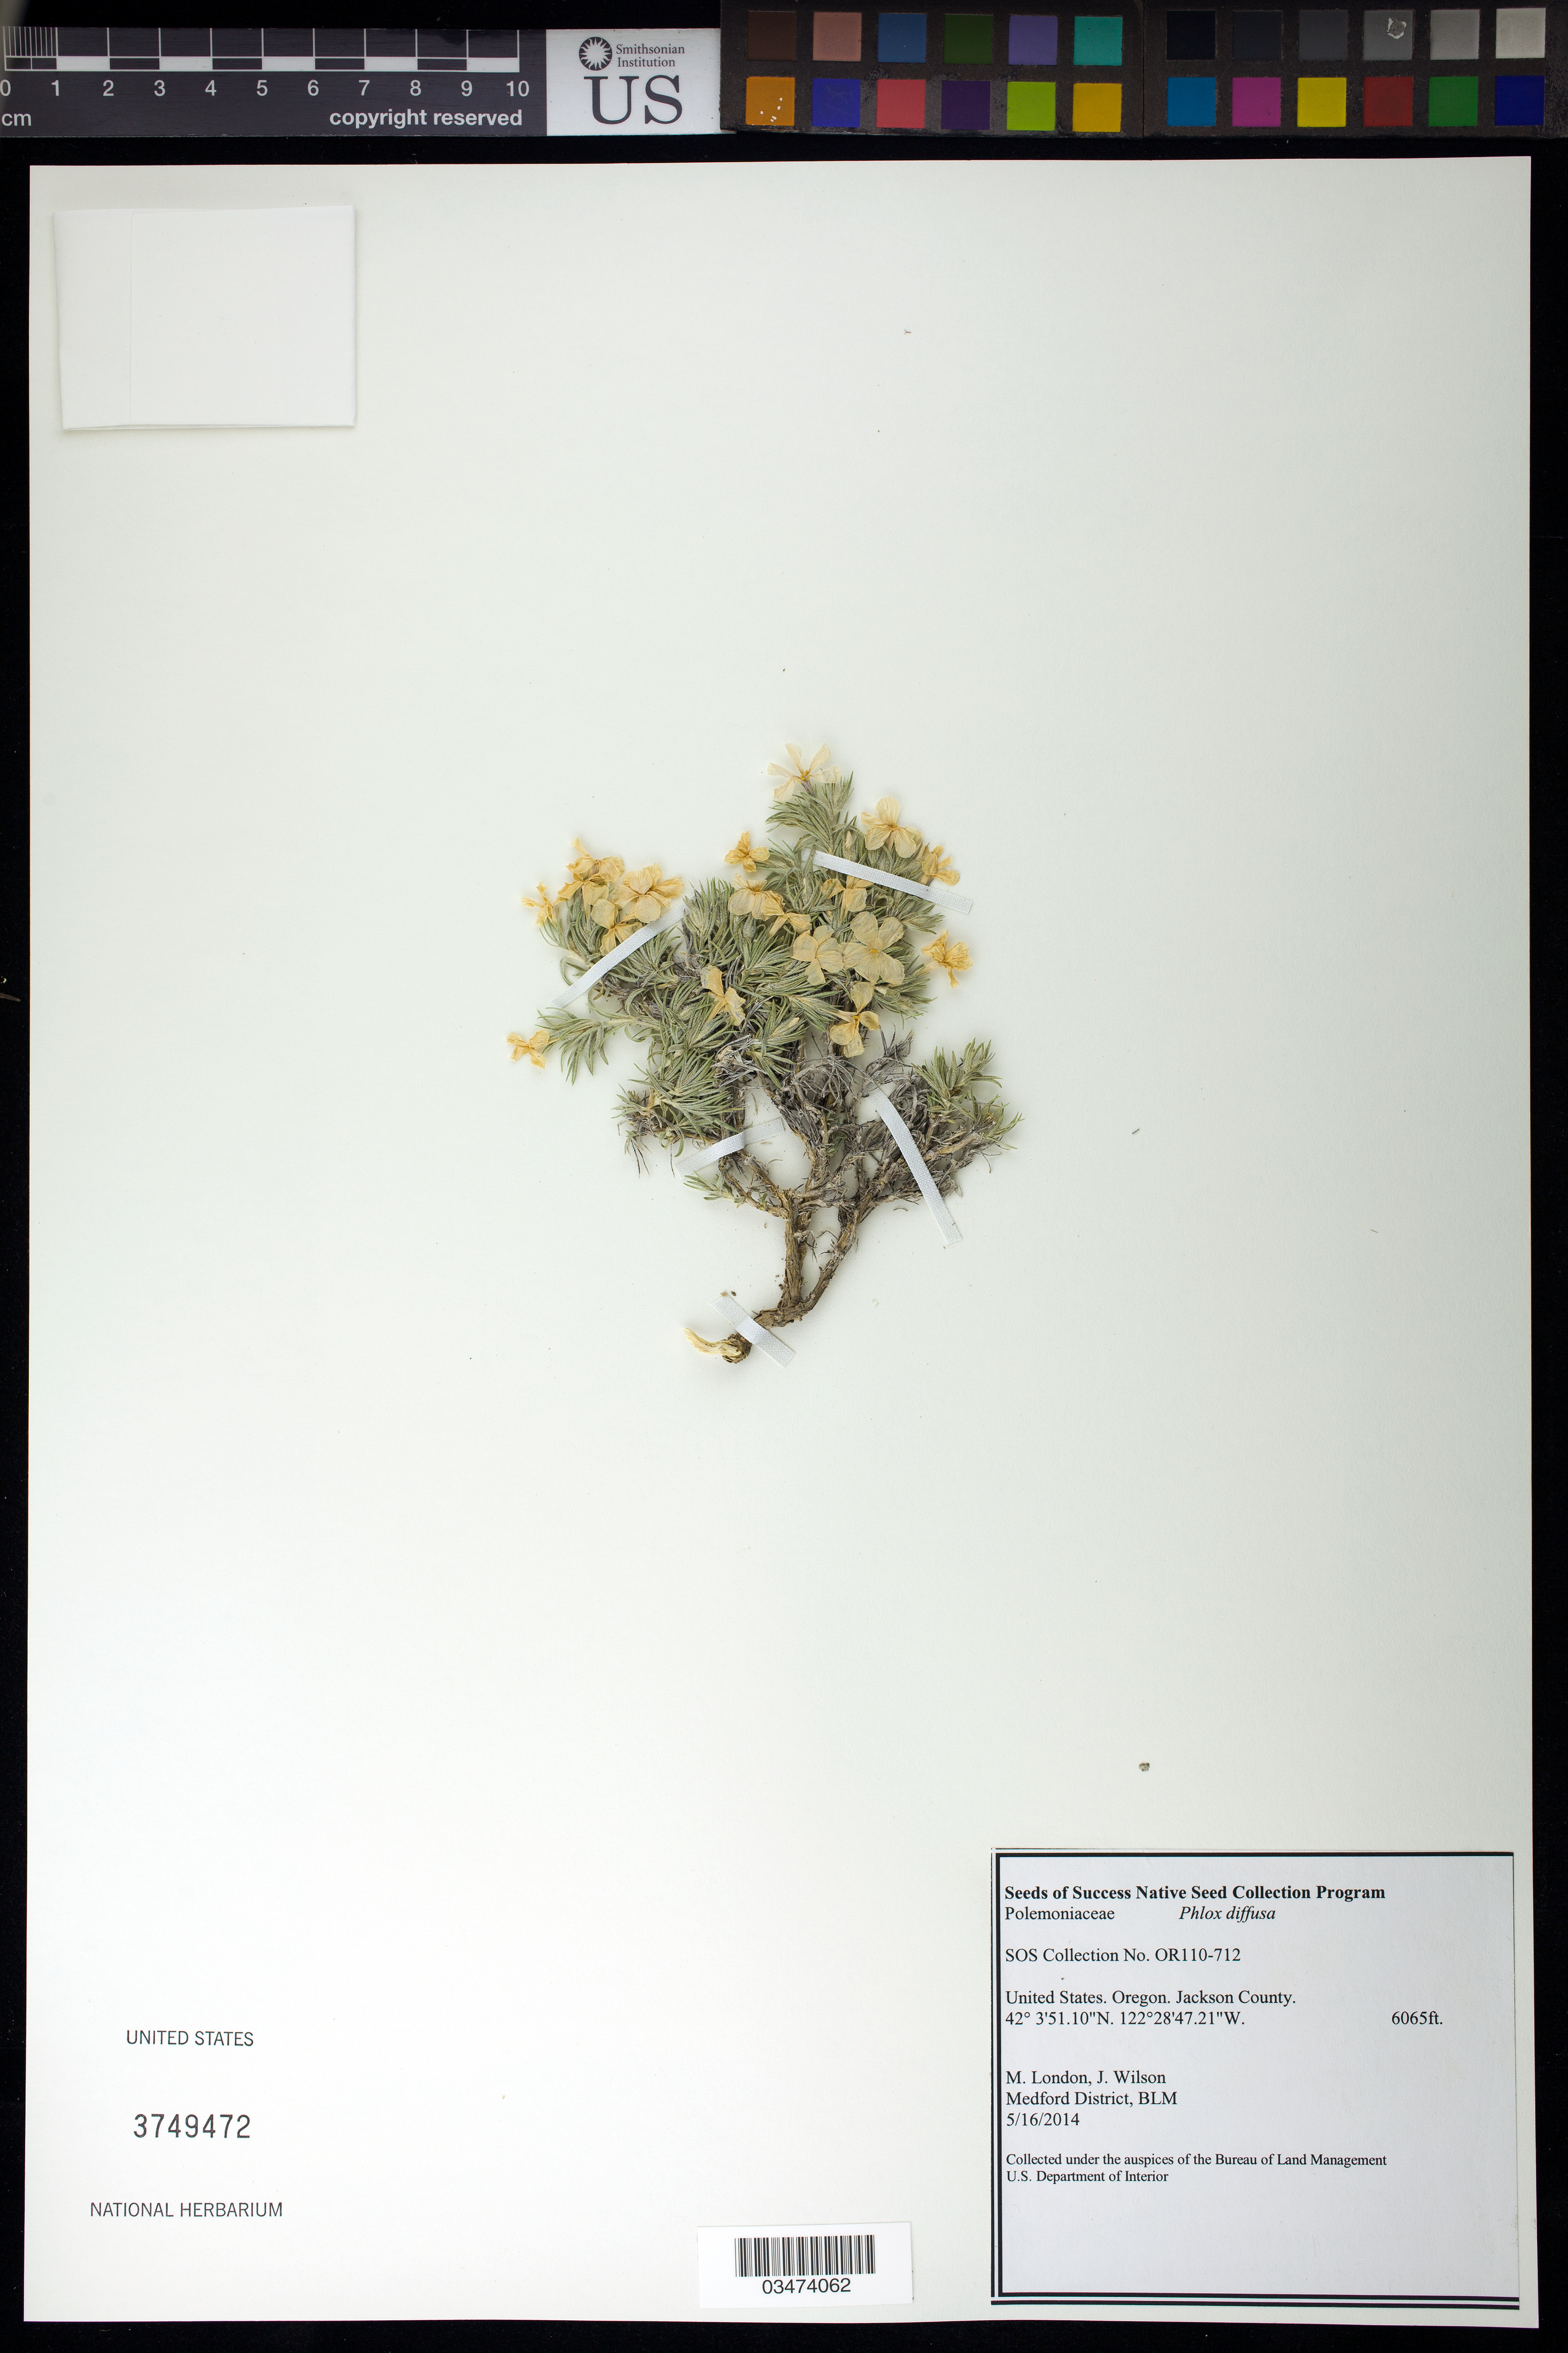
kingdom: Plantae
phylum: Tracheophyta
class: Magnoliopsida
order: Ericales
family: Polemoniaceae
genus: Phlox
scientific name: Phlox diffusa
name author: Benth.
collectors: M. London & J. Wilson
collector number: OR110-712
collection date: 2014-05-16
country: United States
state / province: Oregon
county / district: Jackson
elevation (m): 1849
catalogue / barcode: US 3749472